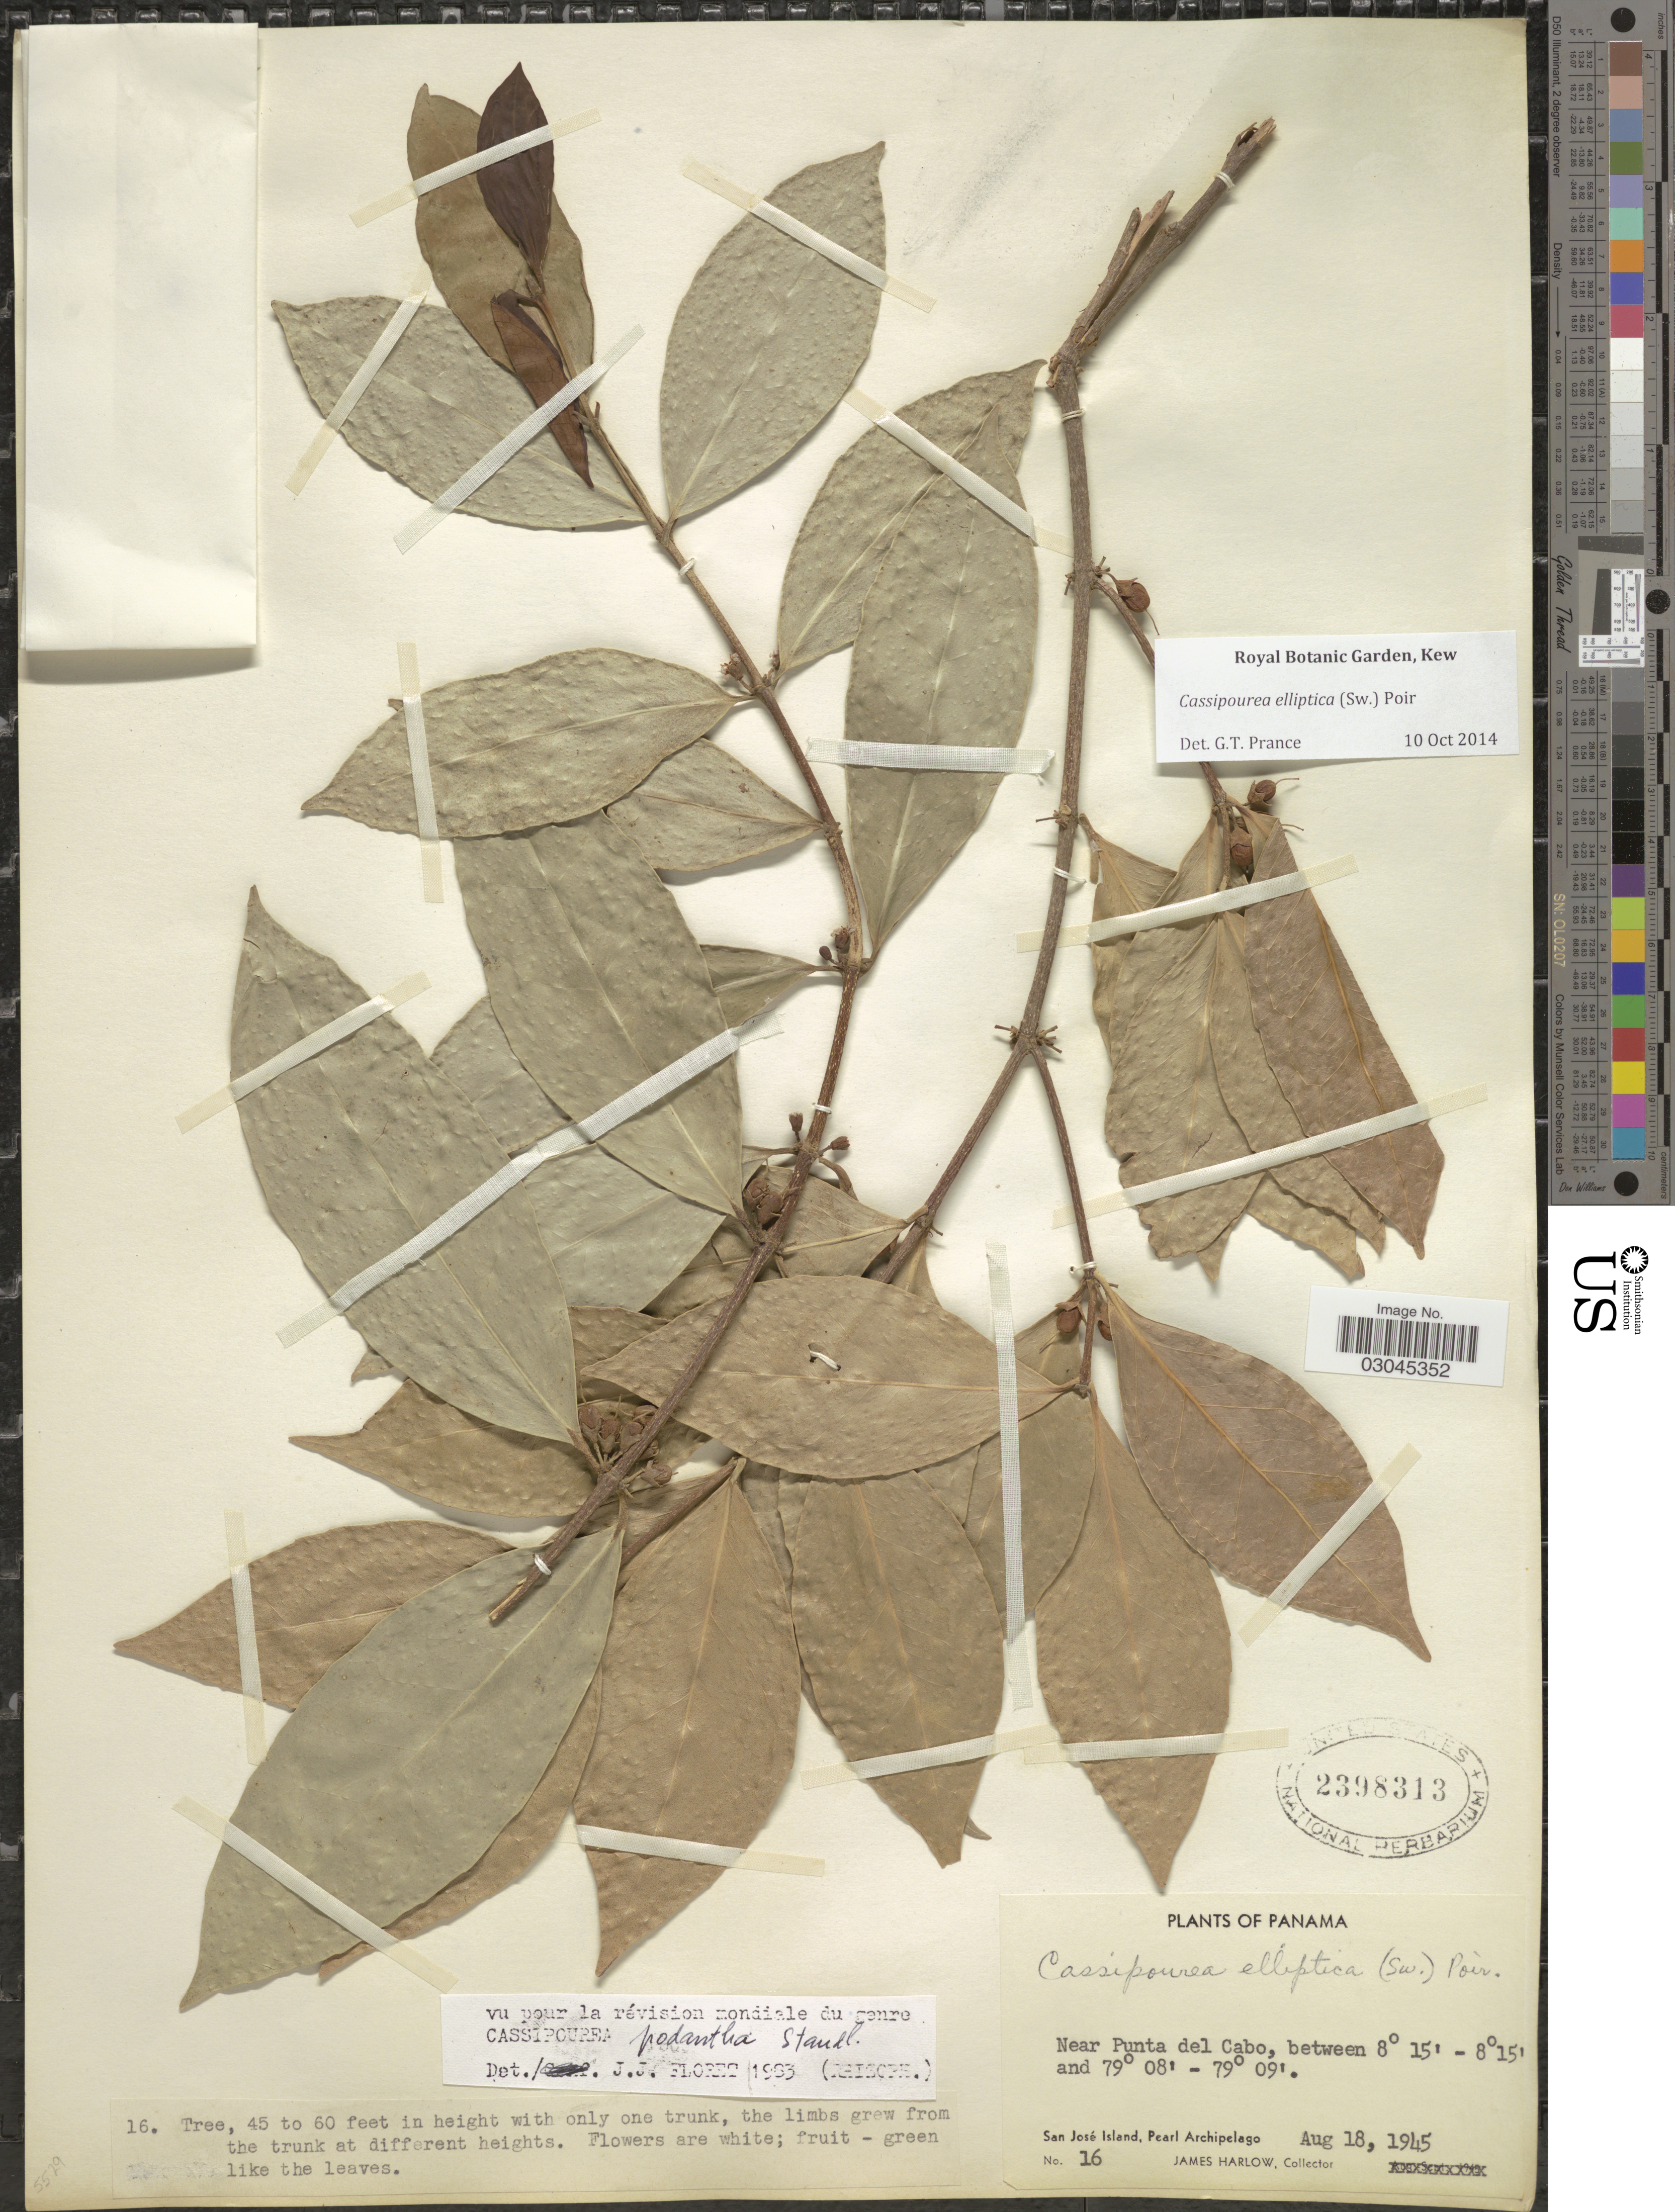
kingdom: Plantae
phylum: Tracheophyta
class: Magnoliopsida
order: Malpighiales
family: Rhizophoraceae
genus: Cassipourea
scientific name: Cassipourea elliptica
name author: (Sw.) Poir.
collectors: J. Harlow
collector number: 16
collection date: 1945-08-18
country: Panama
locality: Near Punta del Cabo. San José Island, Pearl Archipelago.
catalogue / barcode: US 2398313